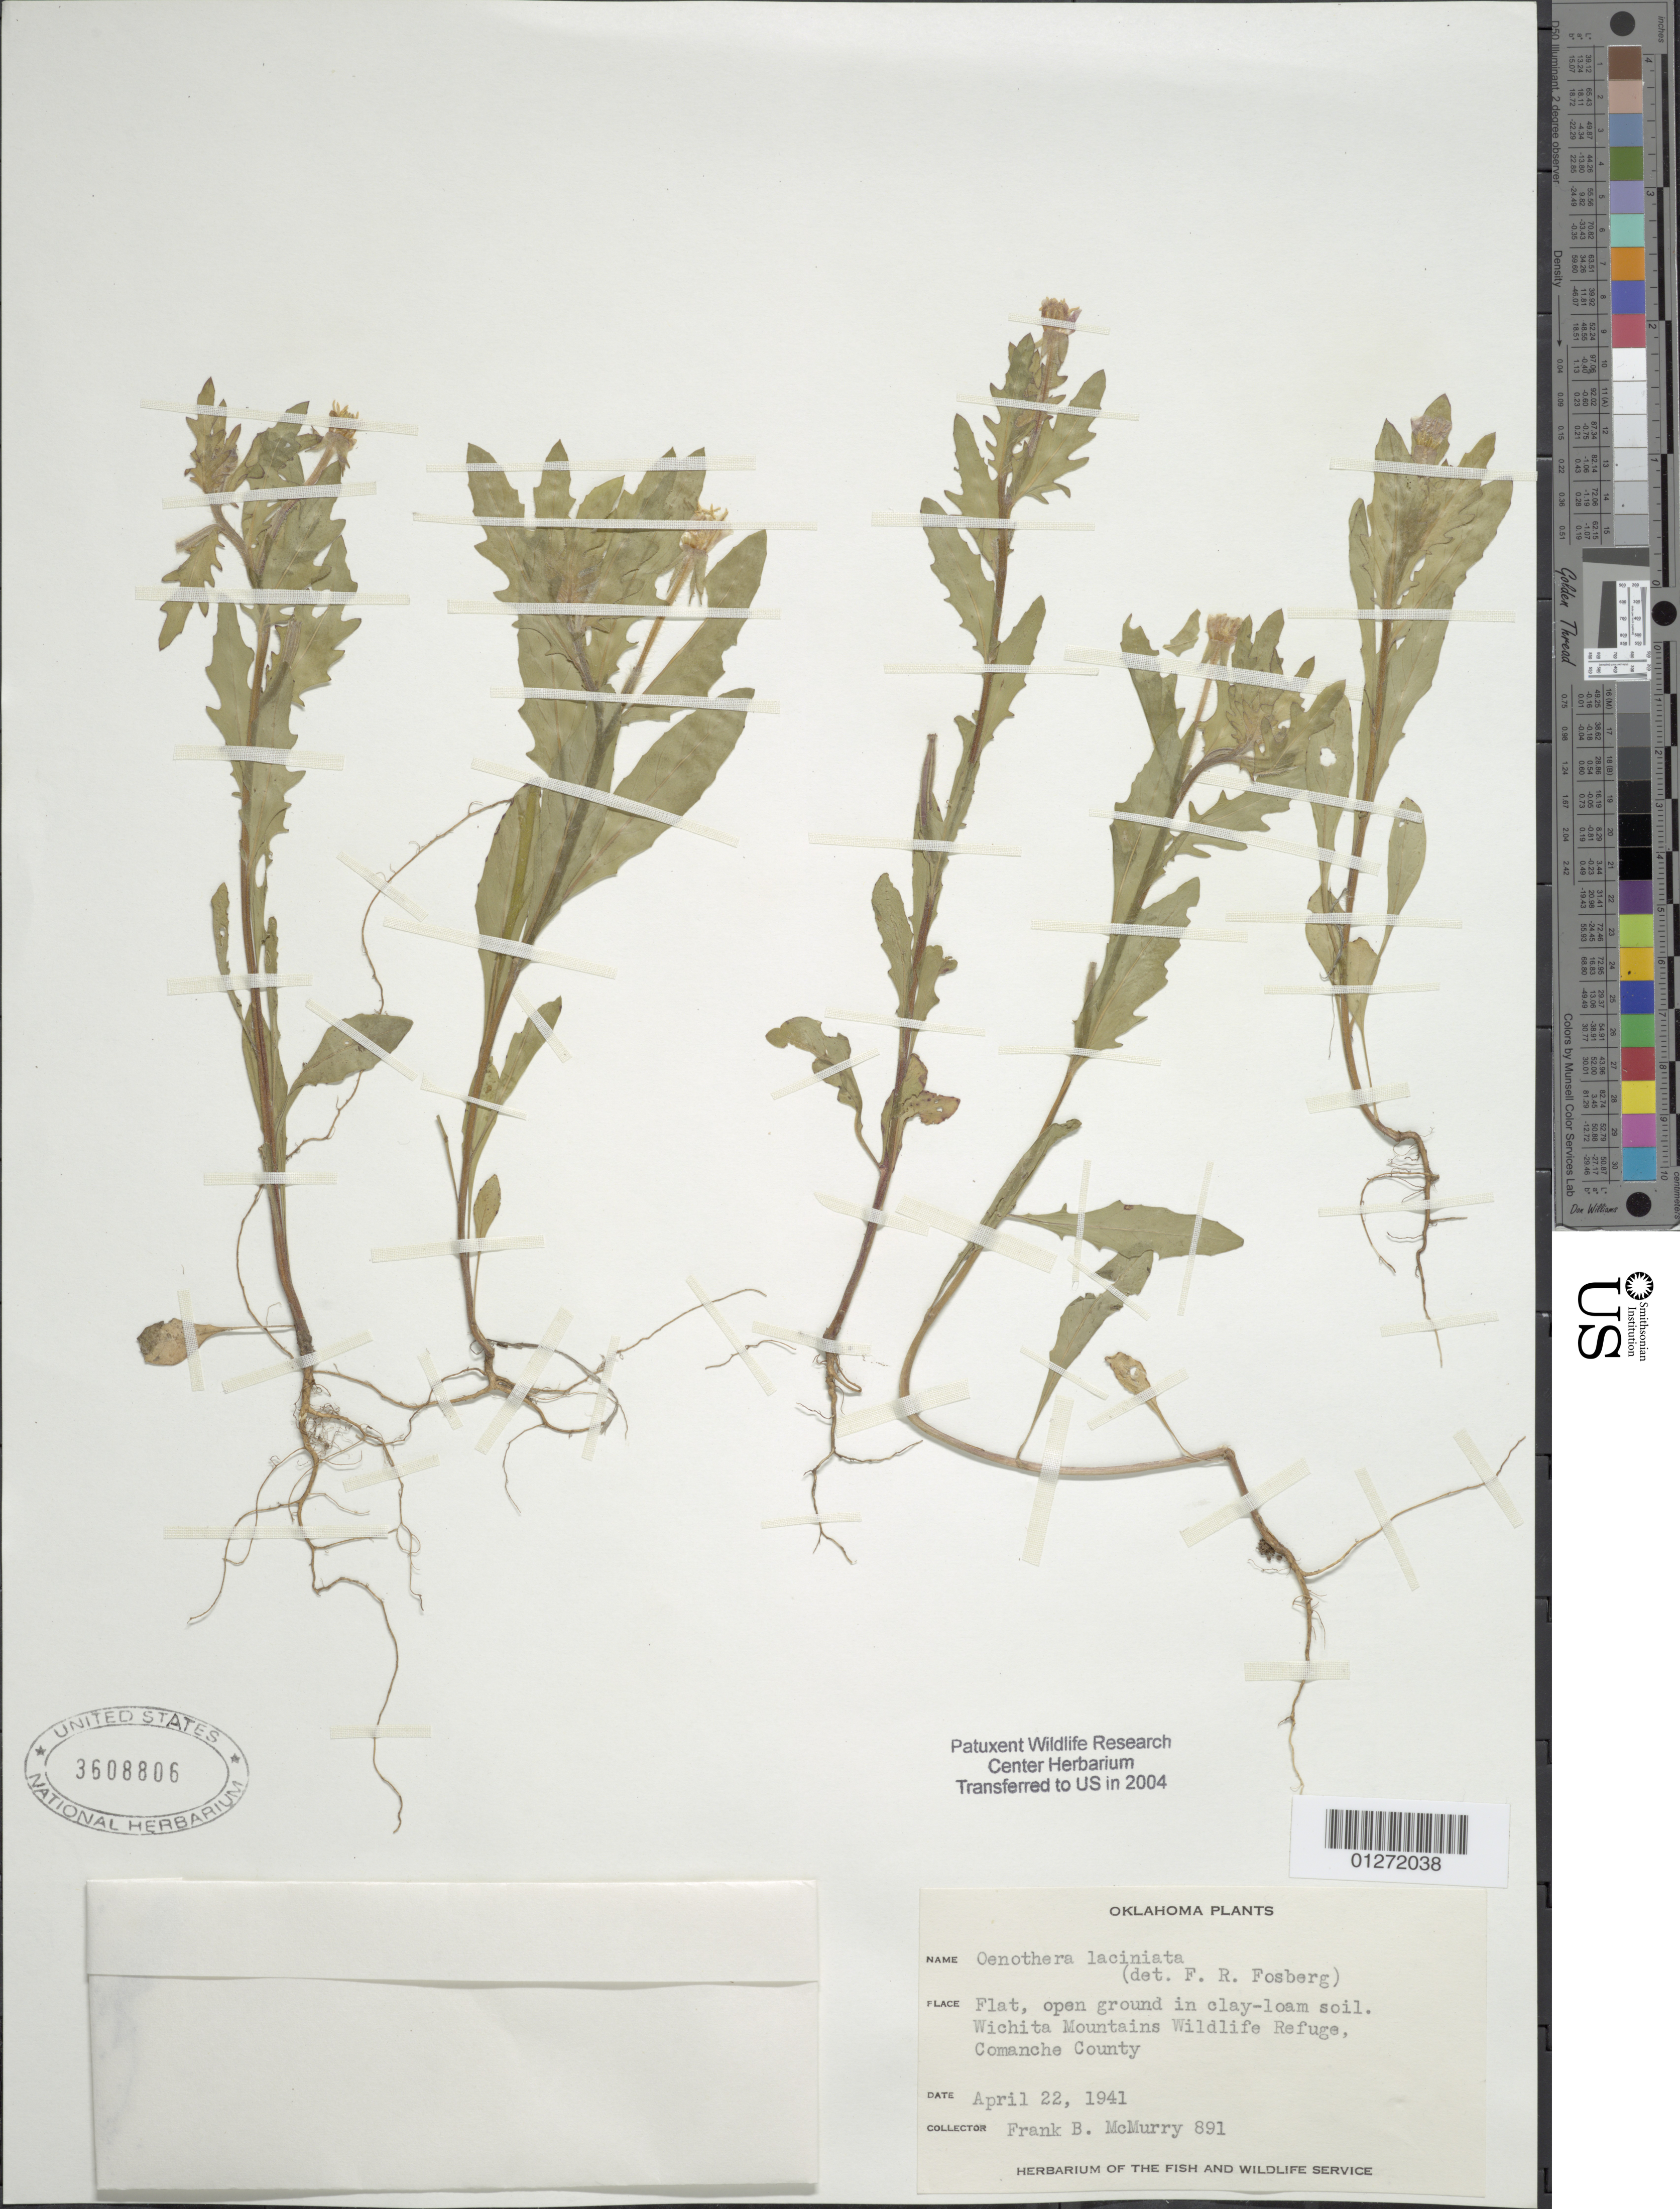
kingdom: Plantae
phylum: Tracheophyta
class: Magnoliopsida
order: Myrtales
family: Onagraceae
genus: Oenothera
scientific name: Oenothera laciniata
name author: Hill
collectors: F. B. McMurry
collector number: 891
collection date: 1941-04-22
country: United States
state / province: Oklahoma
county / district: Comanche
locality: Wichita Mts. Wildlife Refuge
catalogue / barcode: US 3608806